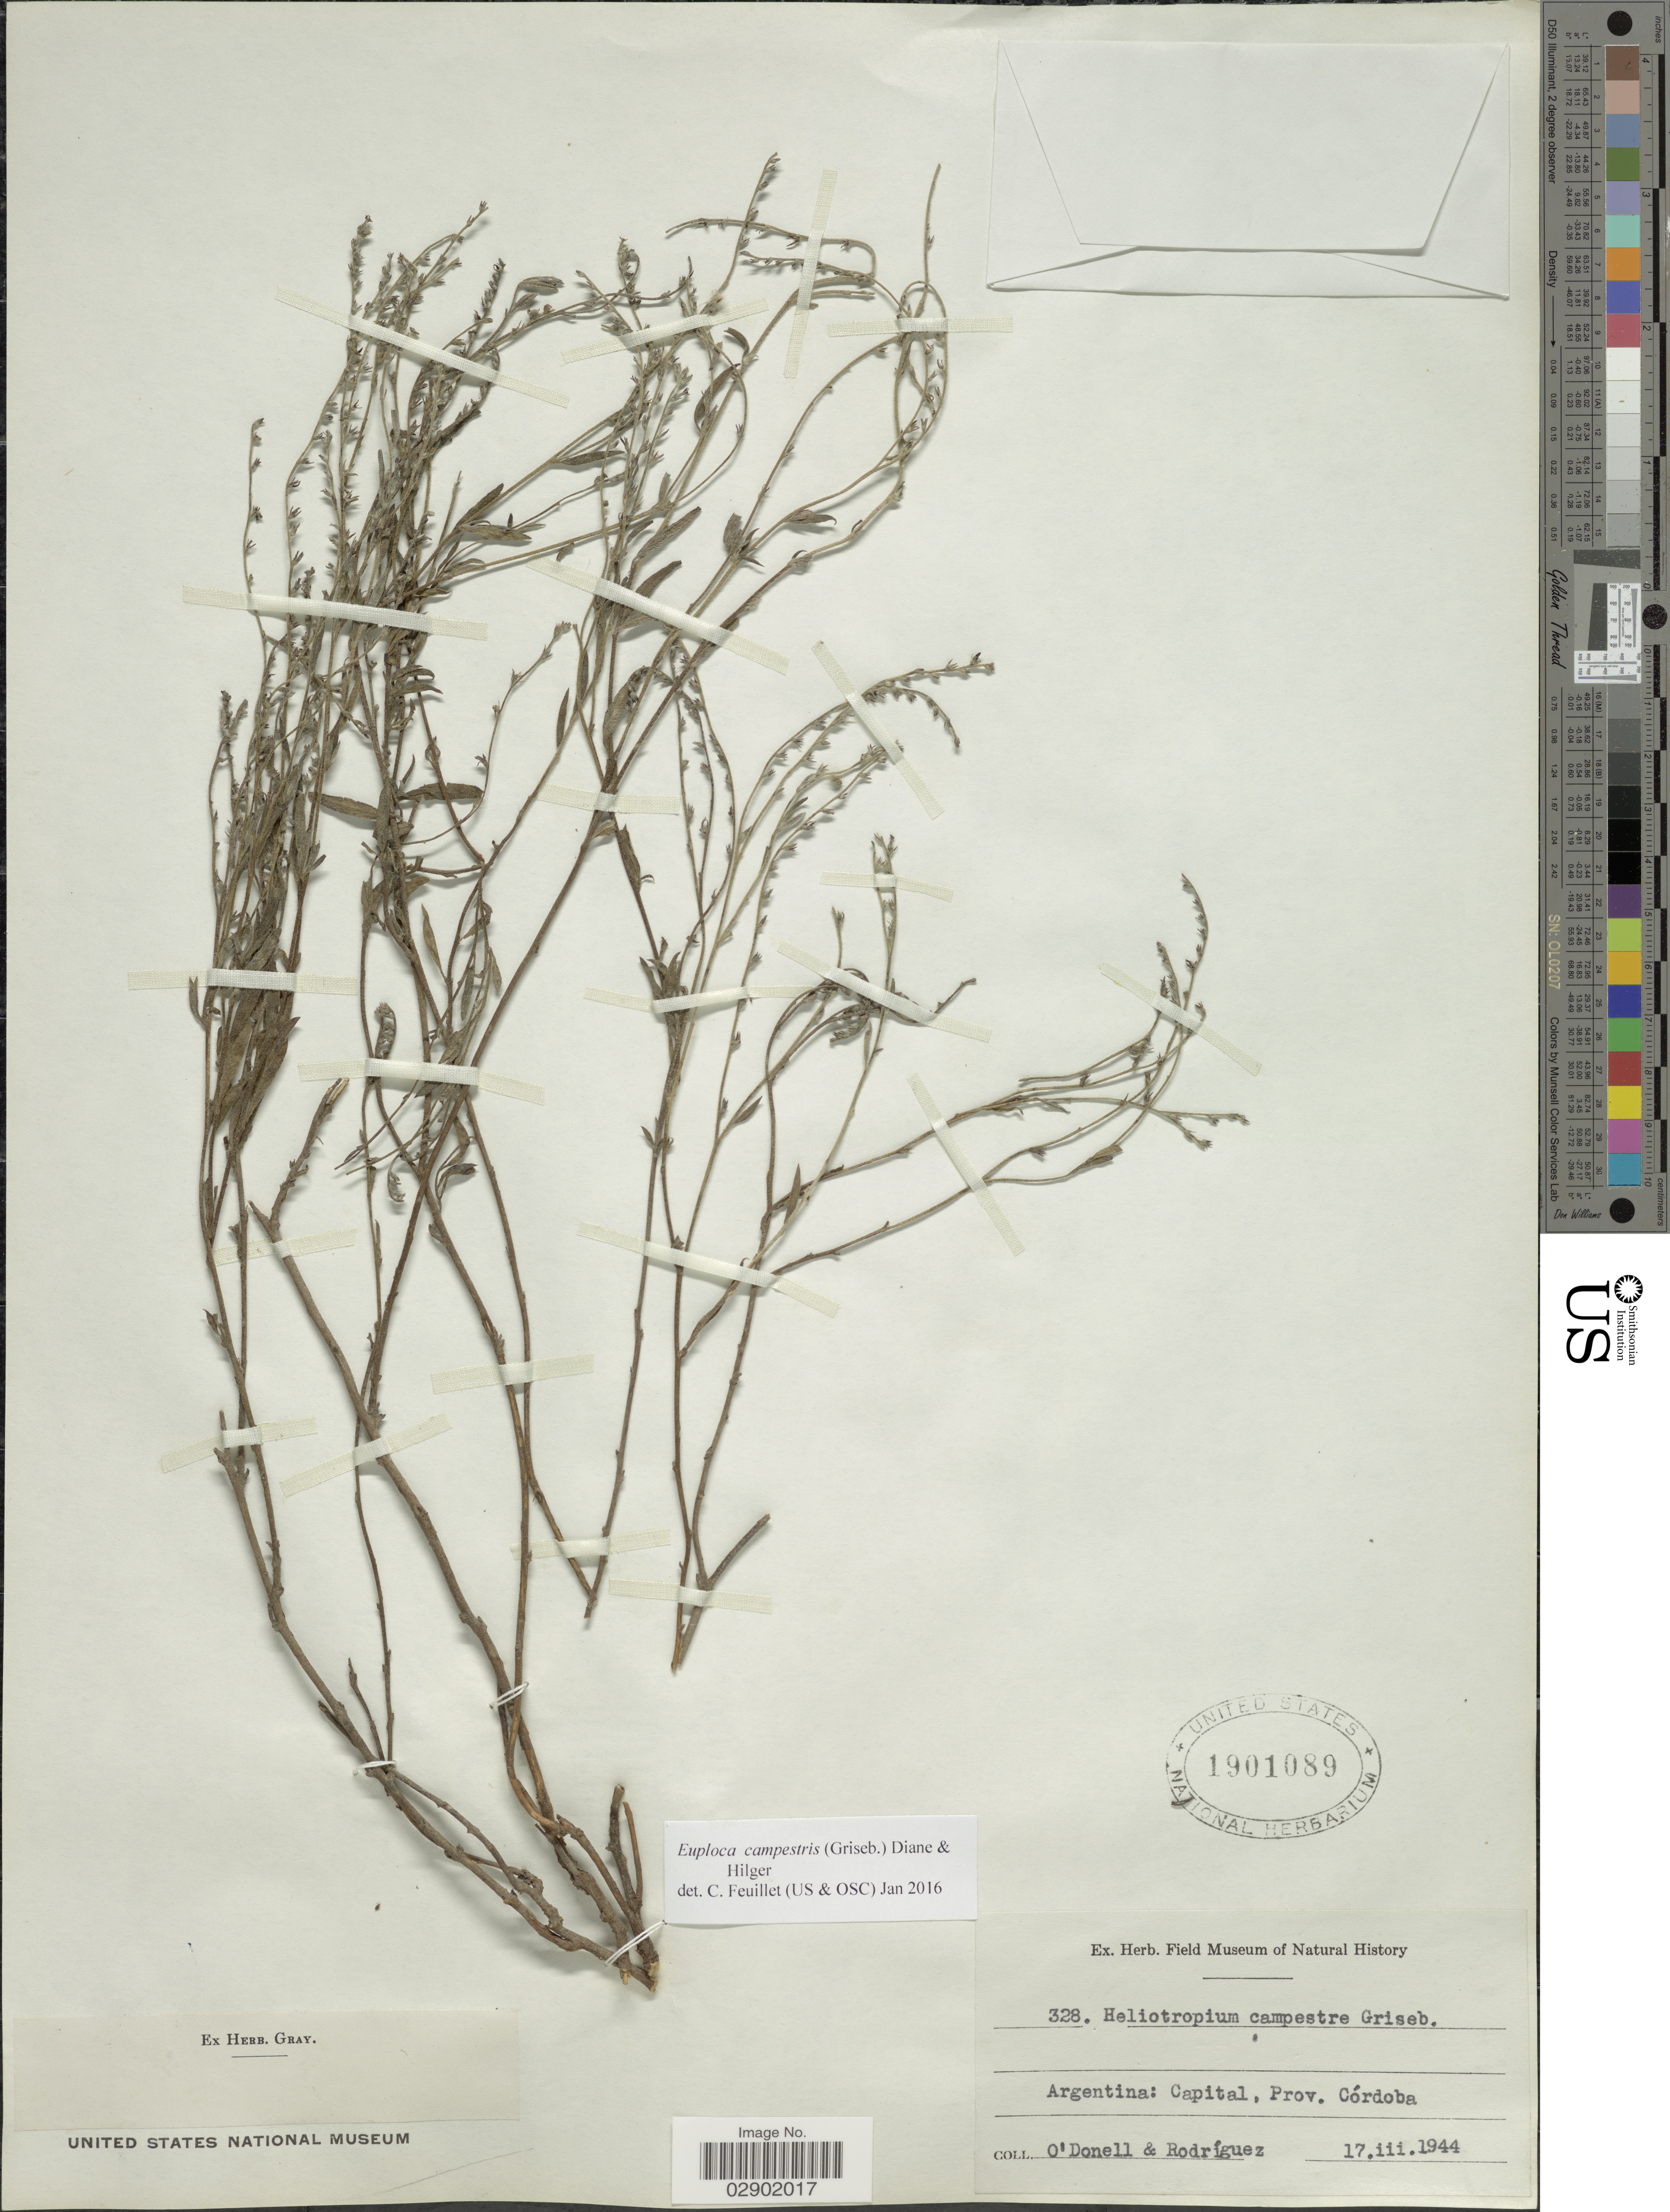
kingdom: Plantae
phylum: Tracheophyta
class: Magnoliopsida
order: Boraginales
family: Heliotropiaceae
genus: Euploca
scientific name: Euploca campestris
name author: (Griseb.) Diane & Hilger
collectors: -- O'Donell & Rodriguez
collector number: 328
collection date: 1944-03-17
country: Argentina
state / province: Cordoba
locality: Capital.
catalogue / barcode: US 1901089